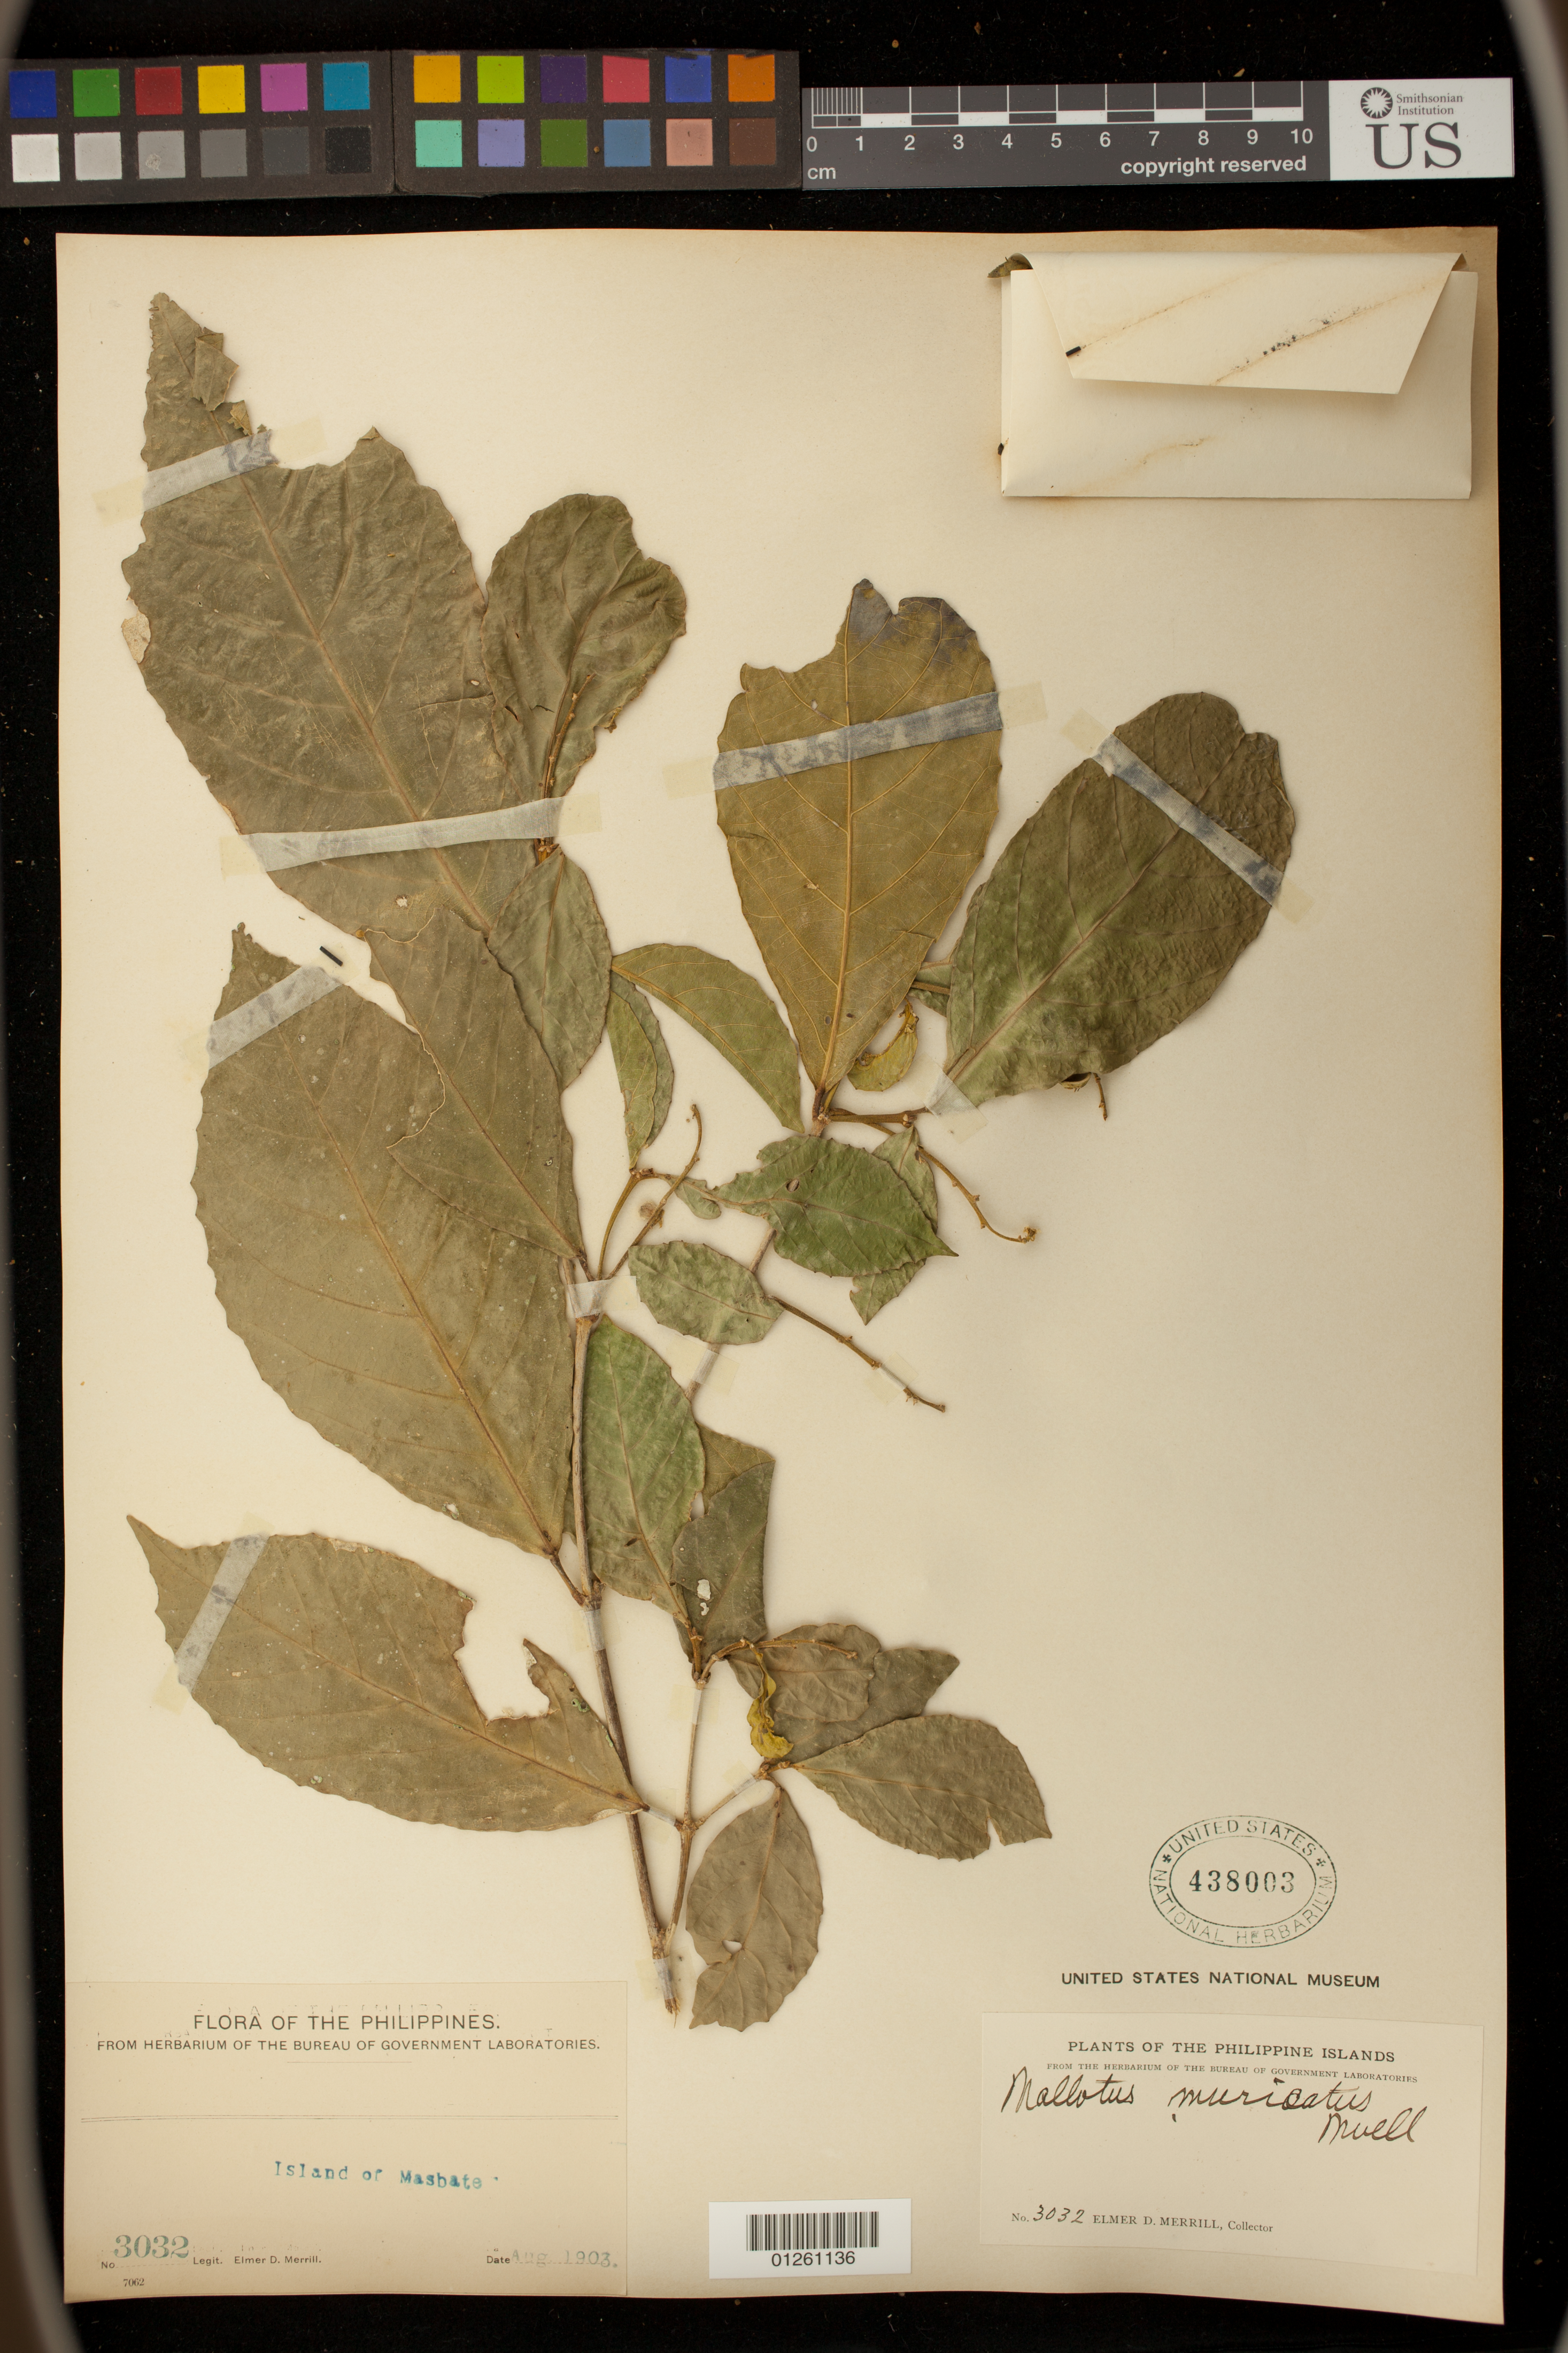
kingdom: Plantae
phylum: Tracheophyta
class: Magnoliopsida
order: Malpighiales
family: Euphorbiaceae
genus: Mallotus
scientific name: Mallotus resinosus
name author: (Blanco) Merr.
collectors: E. D. Merrill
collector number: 3032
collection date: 1903-08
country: Philippines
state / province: Bicol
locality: Island of Masbate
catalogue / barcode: US 438003